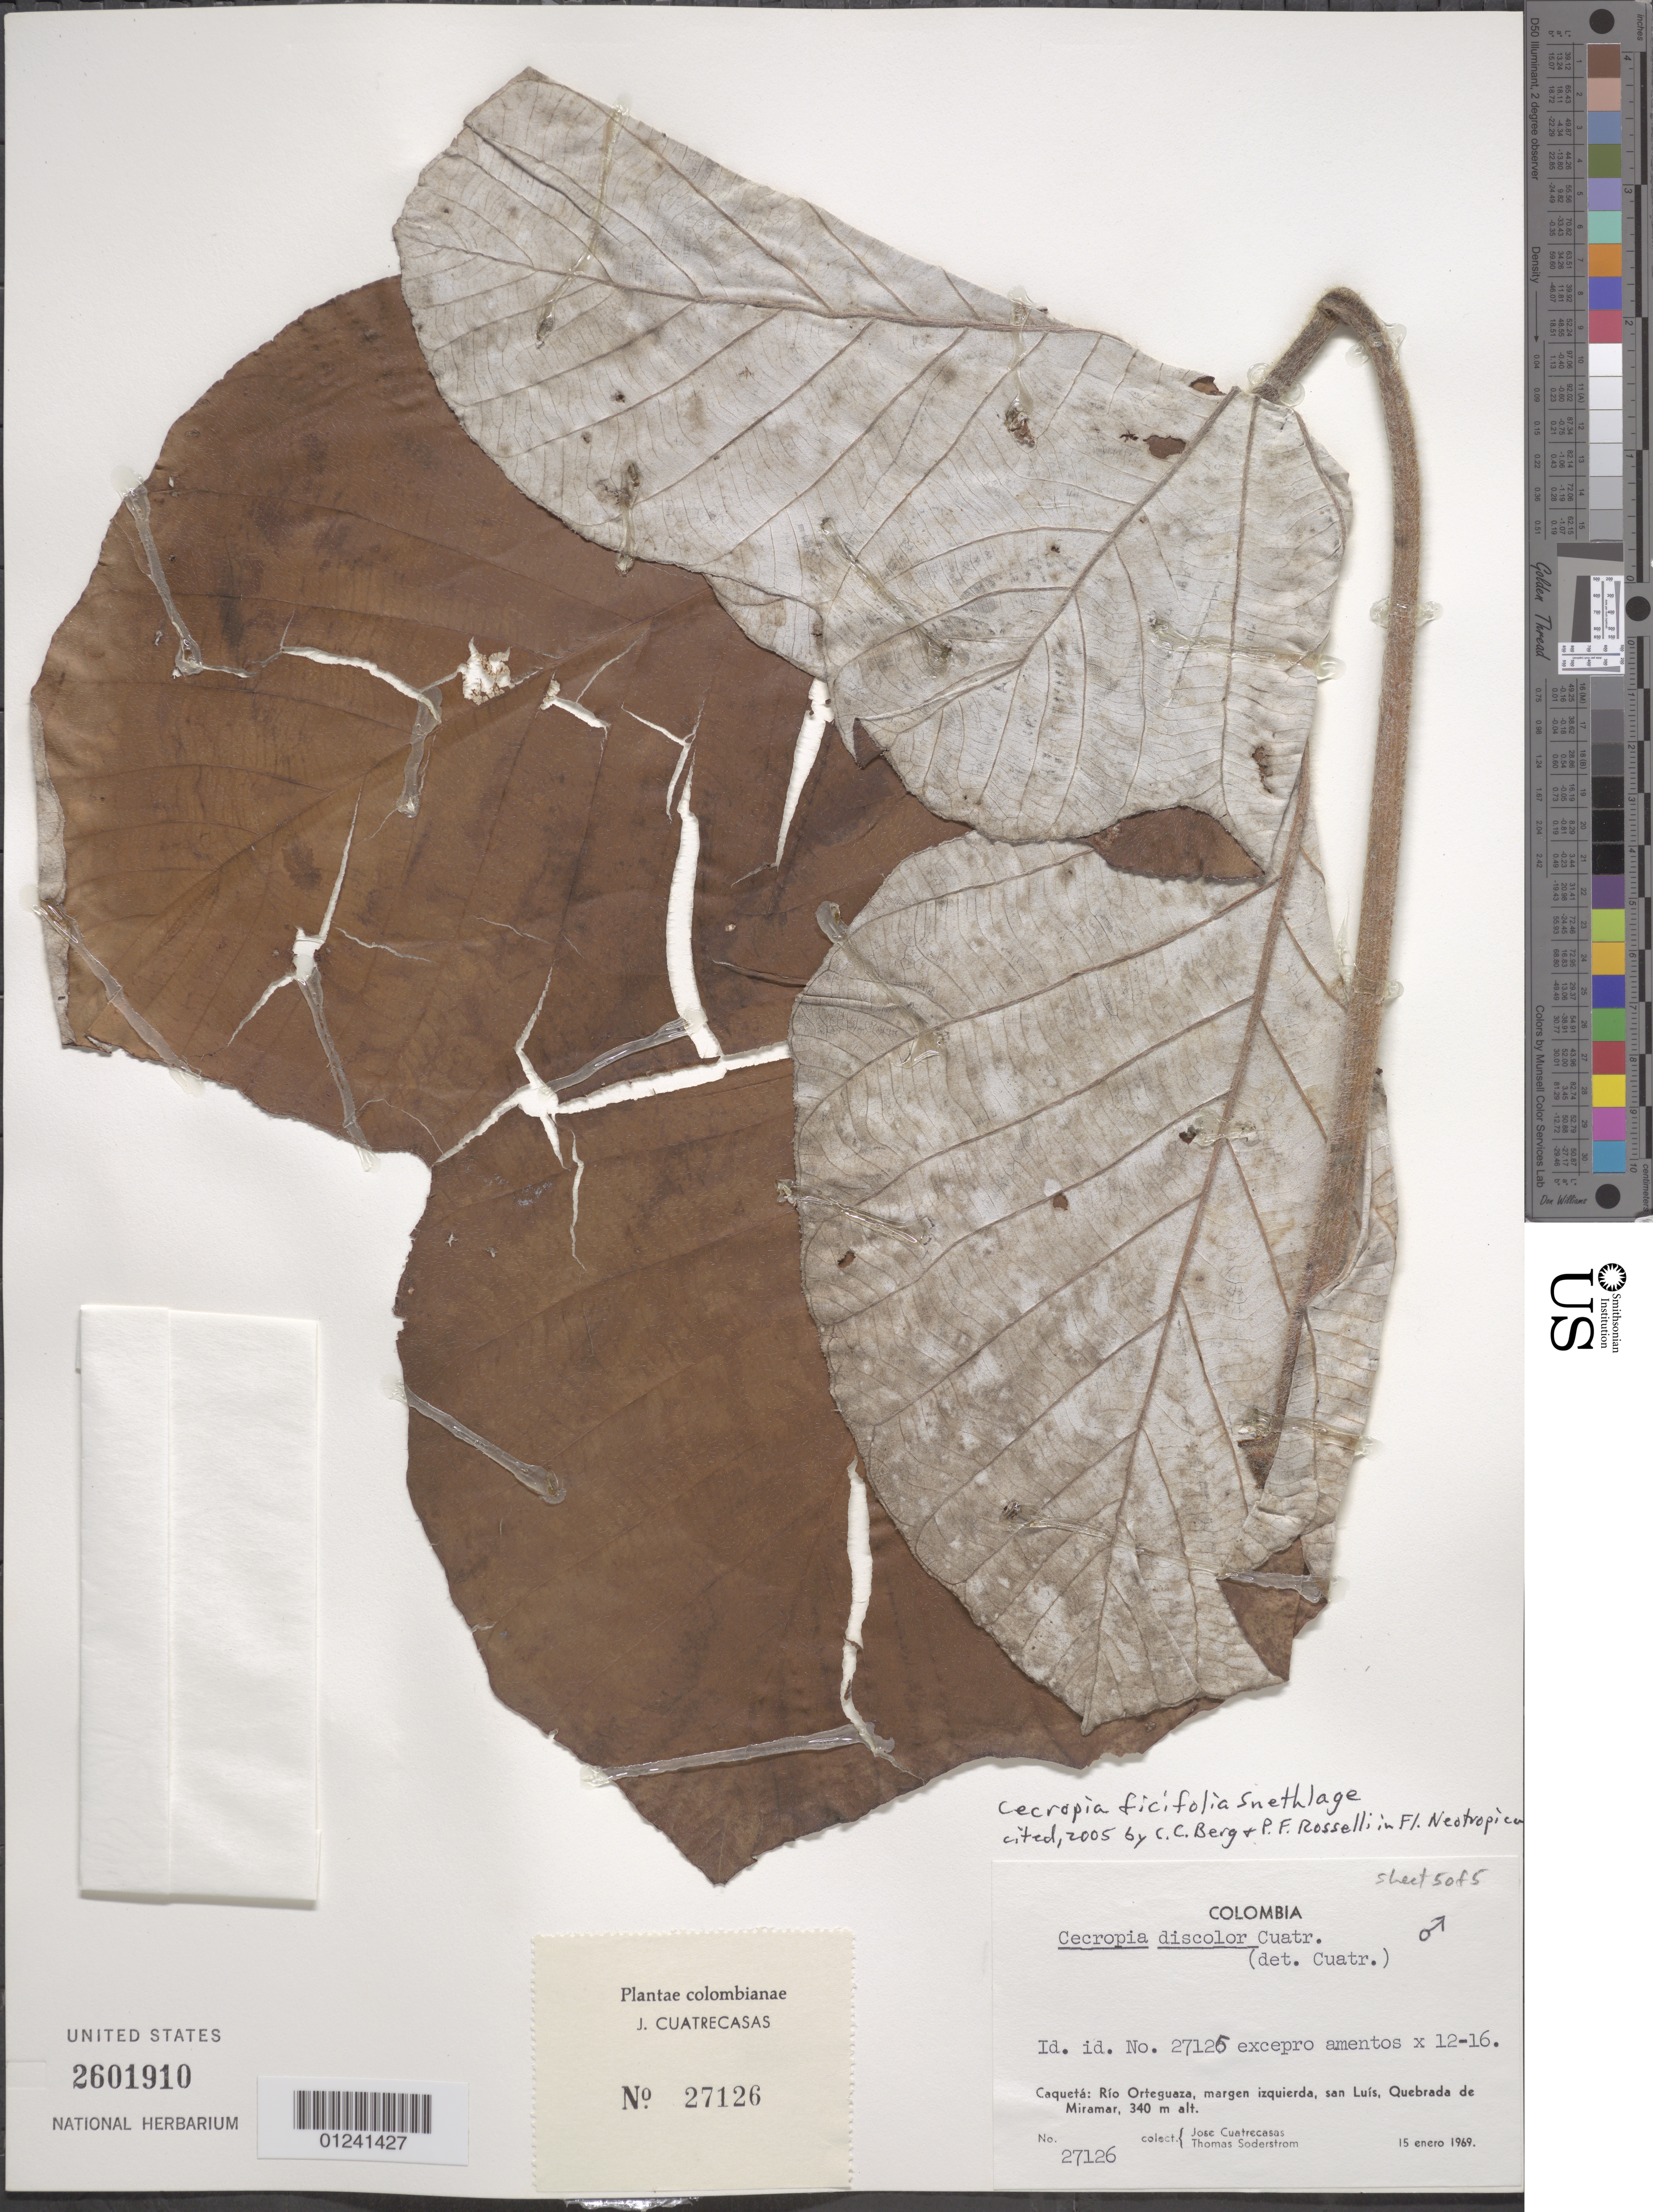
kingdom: Plantae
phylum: Tracheophyta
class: Magnoliopsida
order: Rosales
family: Urticaceae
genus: Cecropia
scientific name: Cecropia ficifolia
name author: Snethlage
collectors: J. Cuatrecasas & T. R. Soderstrom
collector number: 27126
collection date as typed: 15 Jan 1969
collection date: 1969-01-15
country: Colombia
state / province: Caquetá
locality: Rio Ortequaza, Margen Izquierda, San Luis, Quebrada de Miramar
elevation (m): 340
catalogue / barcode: US 2601910